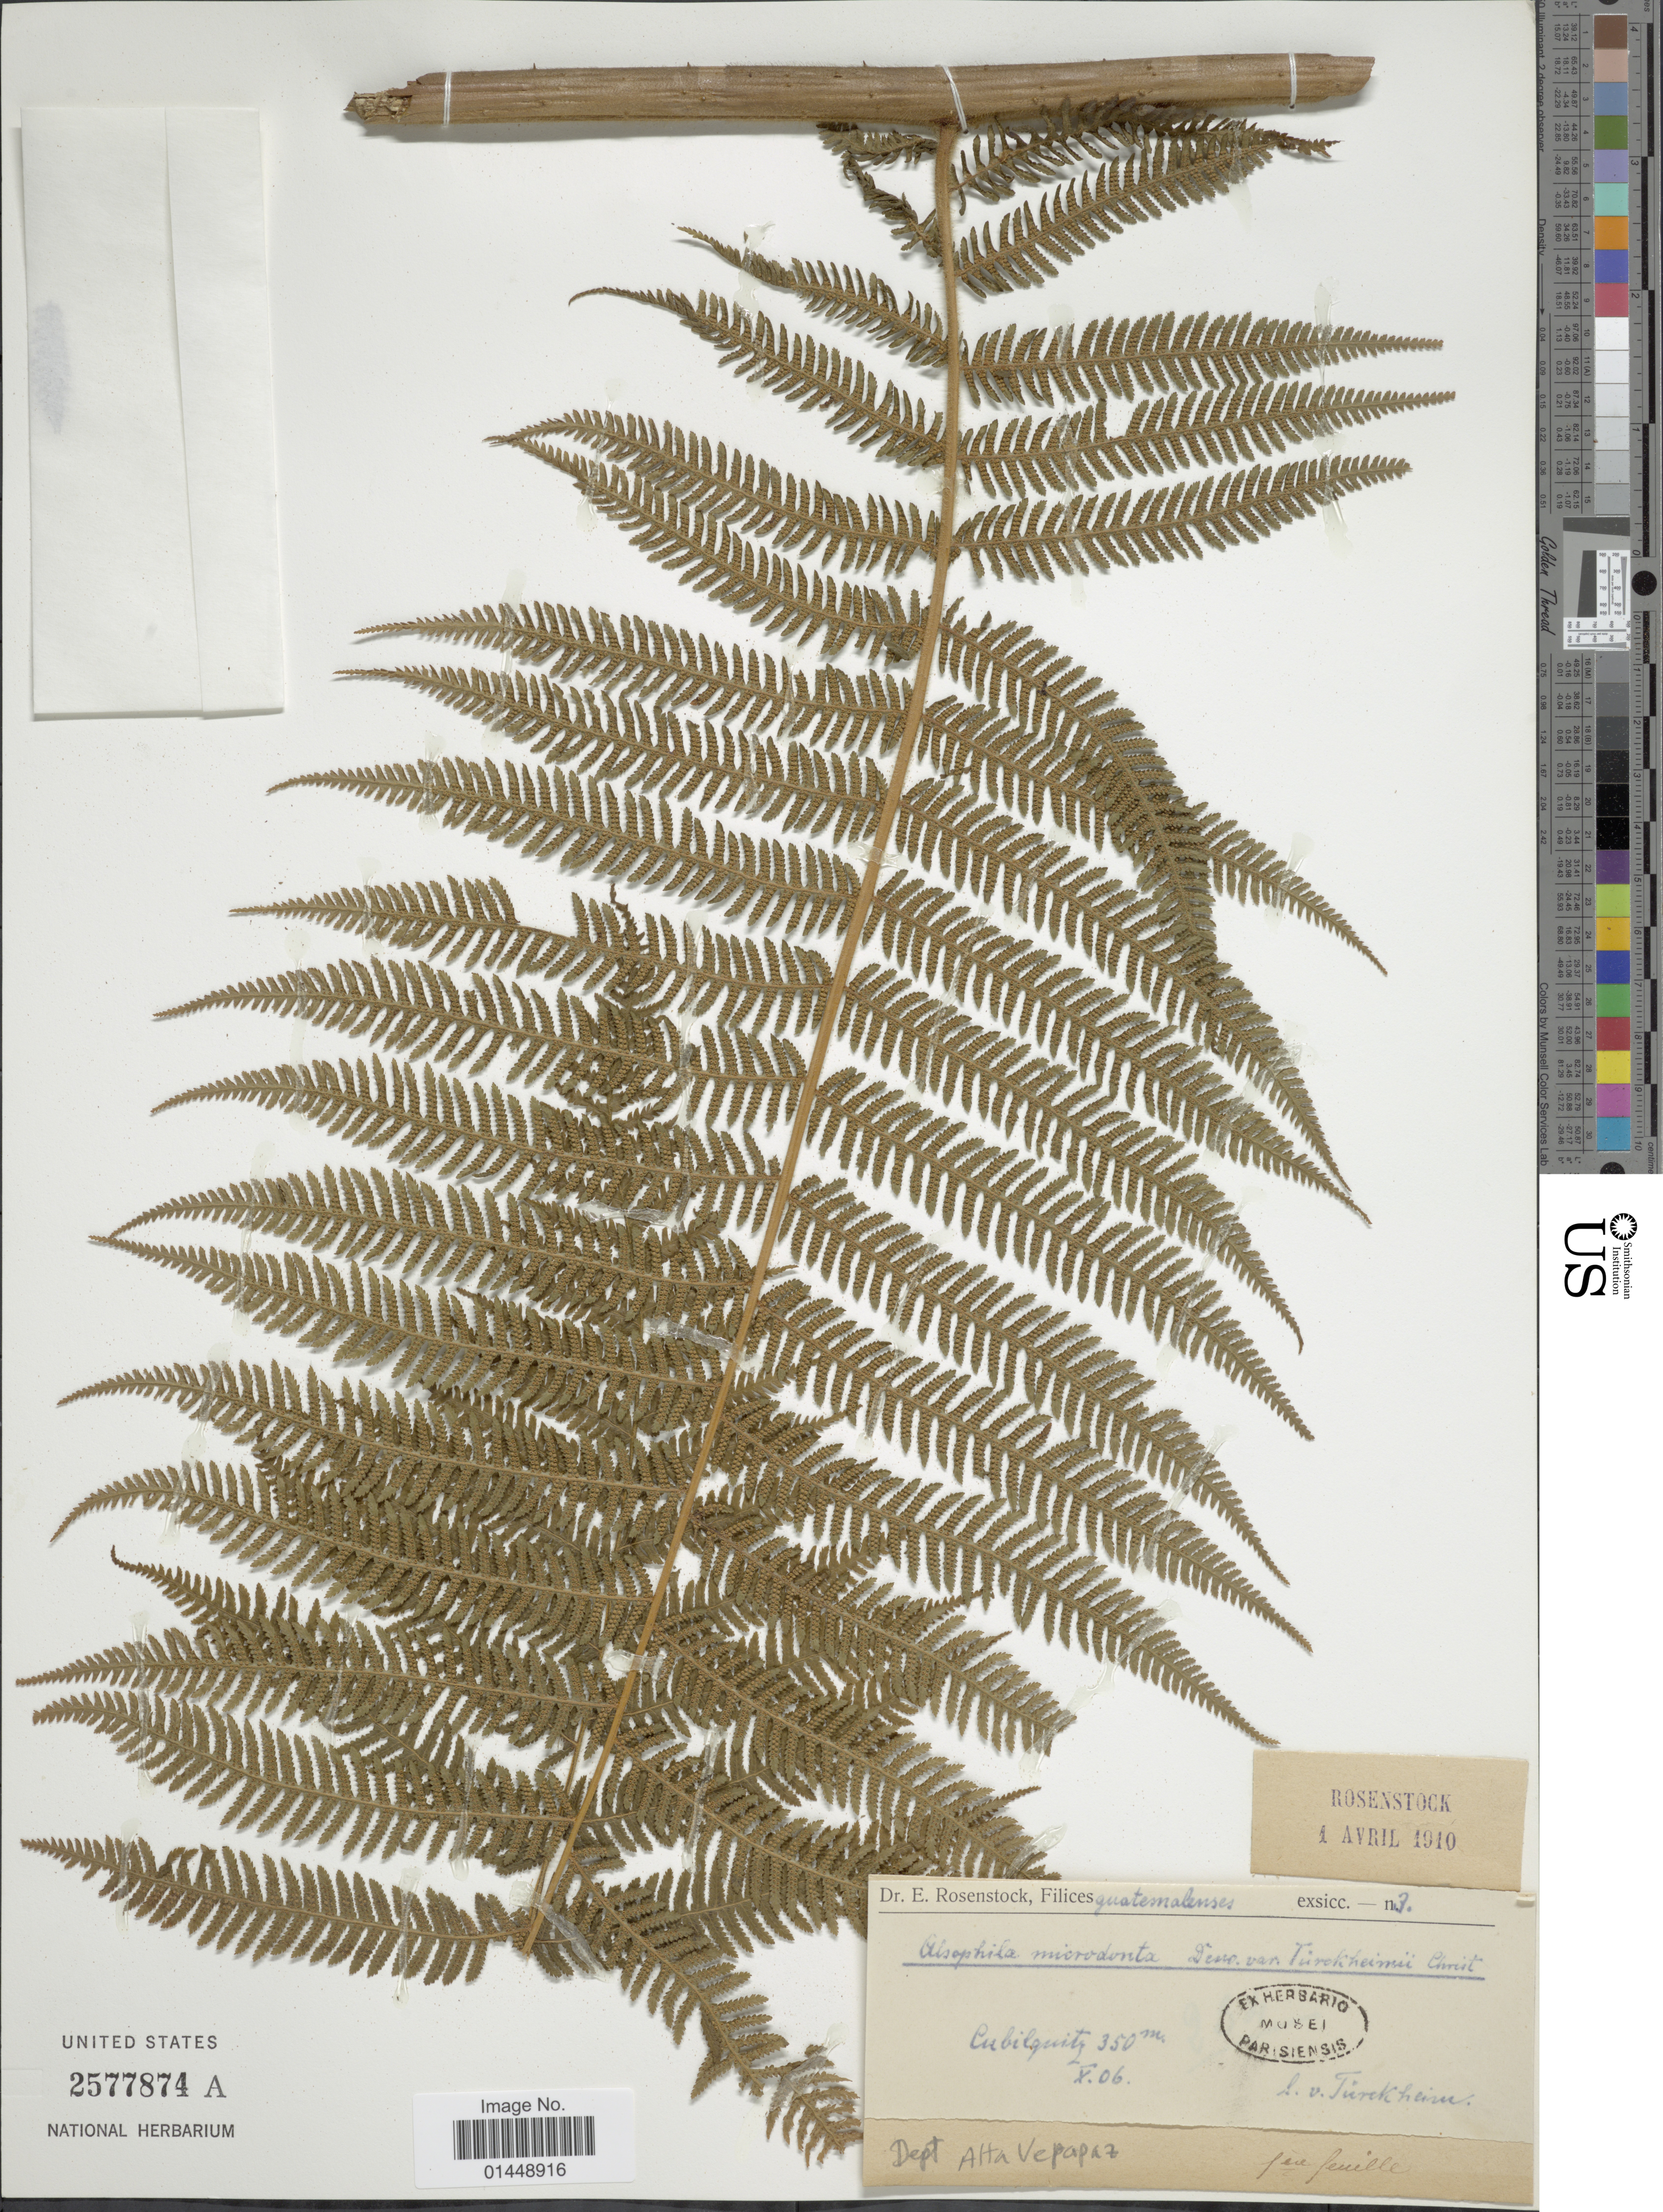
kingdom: Plantae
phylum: Tracheophyta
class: Polypodiopsida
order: Cyatheales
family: Cyatheaceae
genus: Cyathea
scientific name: Cyathea microdonta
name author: (Desv.) Domin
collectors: H. von Türckheim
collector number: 113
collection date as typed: Transcribed d/m/y: /10/06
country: Guatemala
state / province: Alta Verapaz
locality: Cubilquitz. Dept Alta Verapaz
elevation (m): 350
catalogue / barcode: US 2577874A